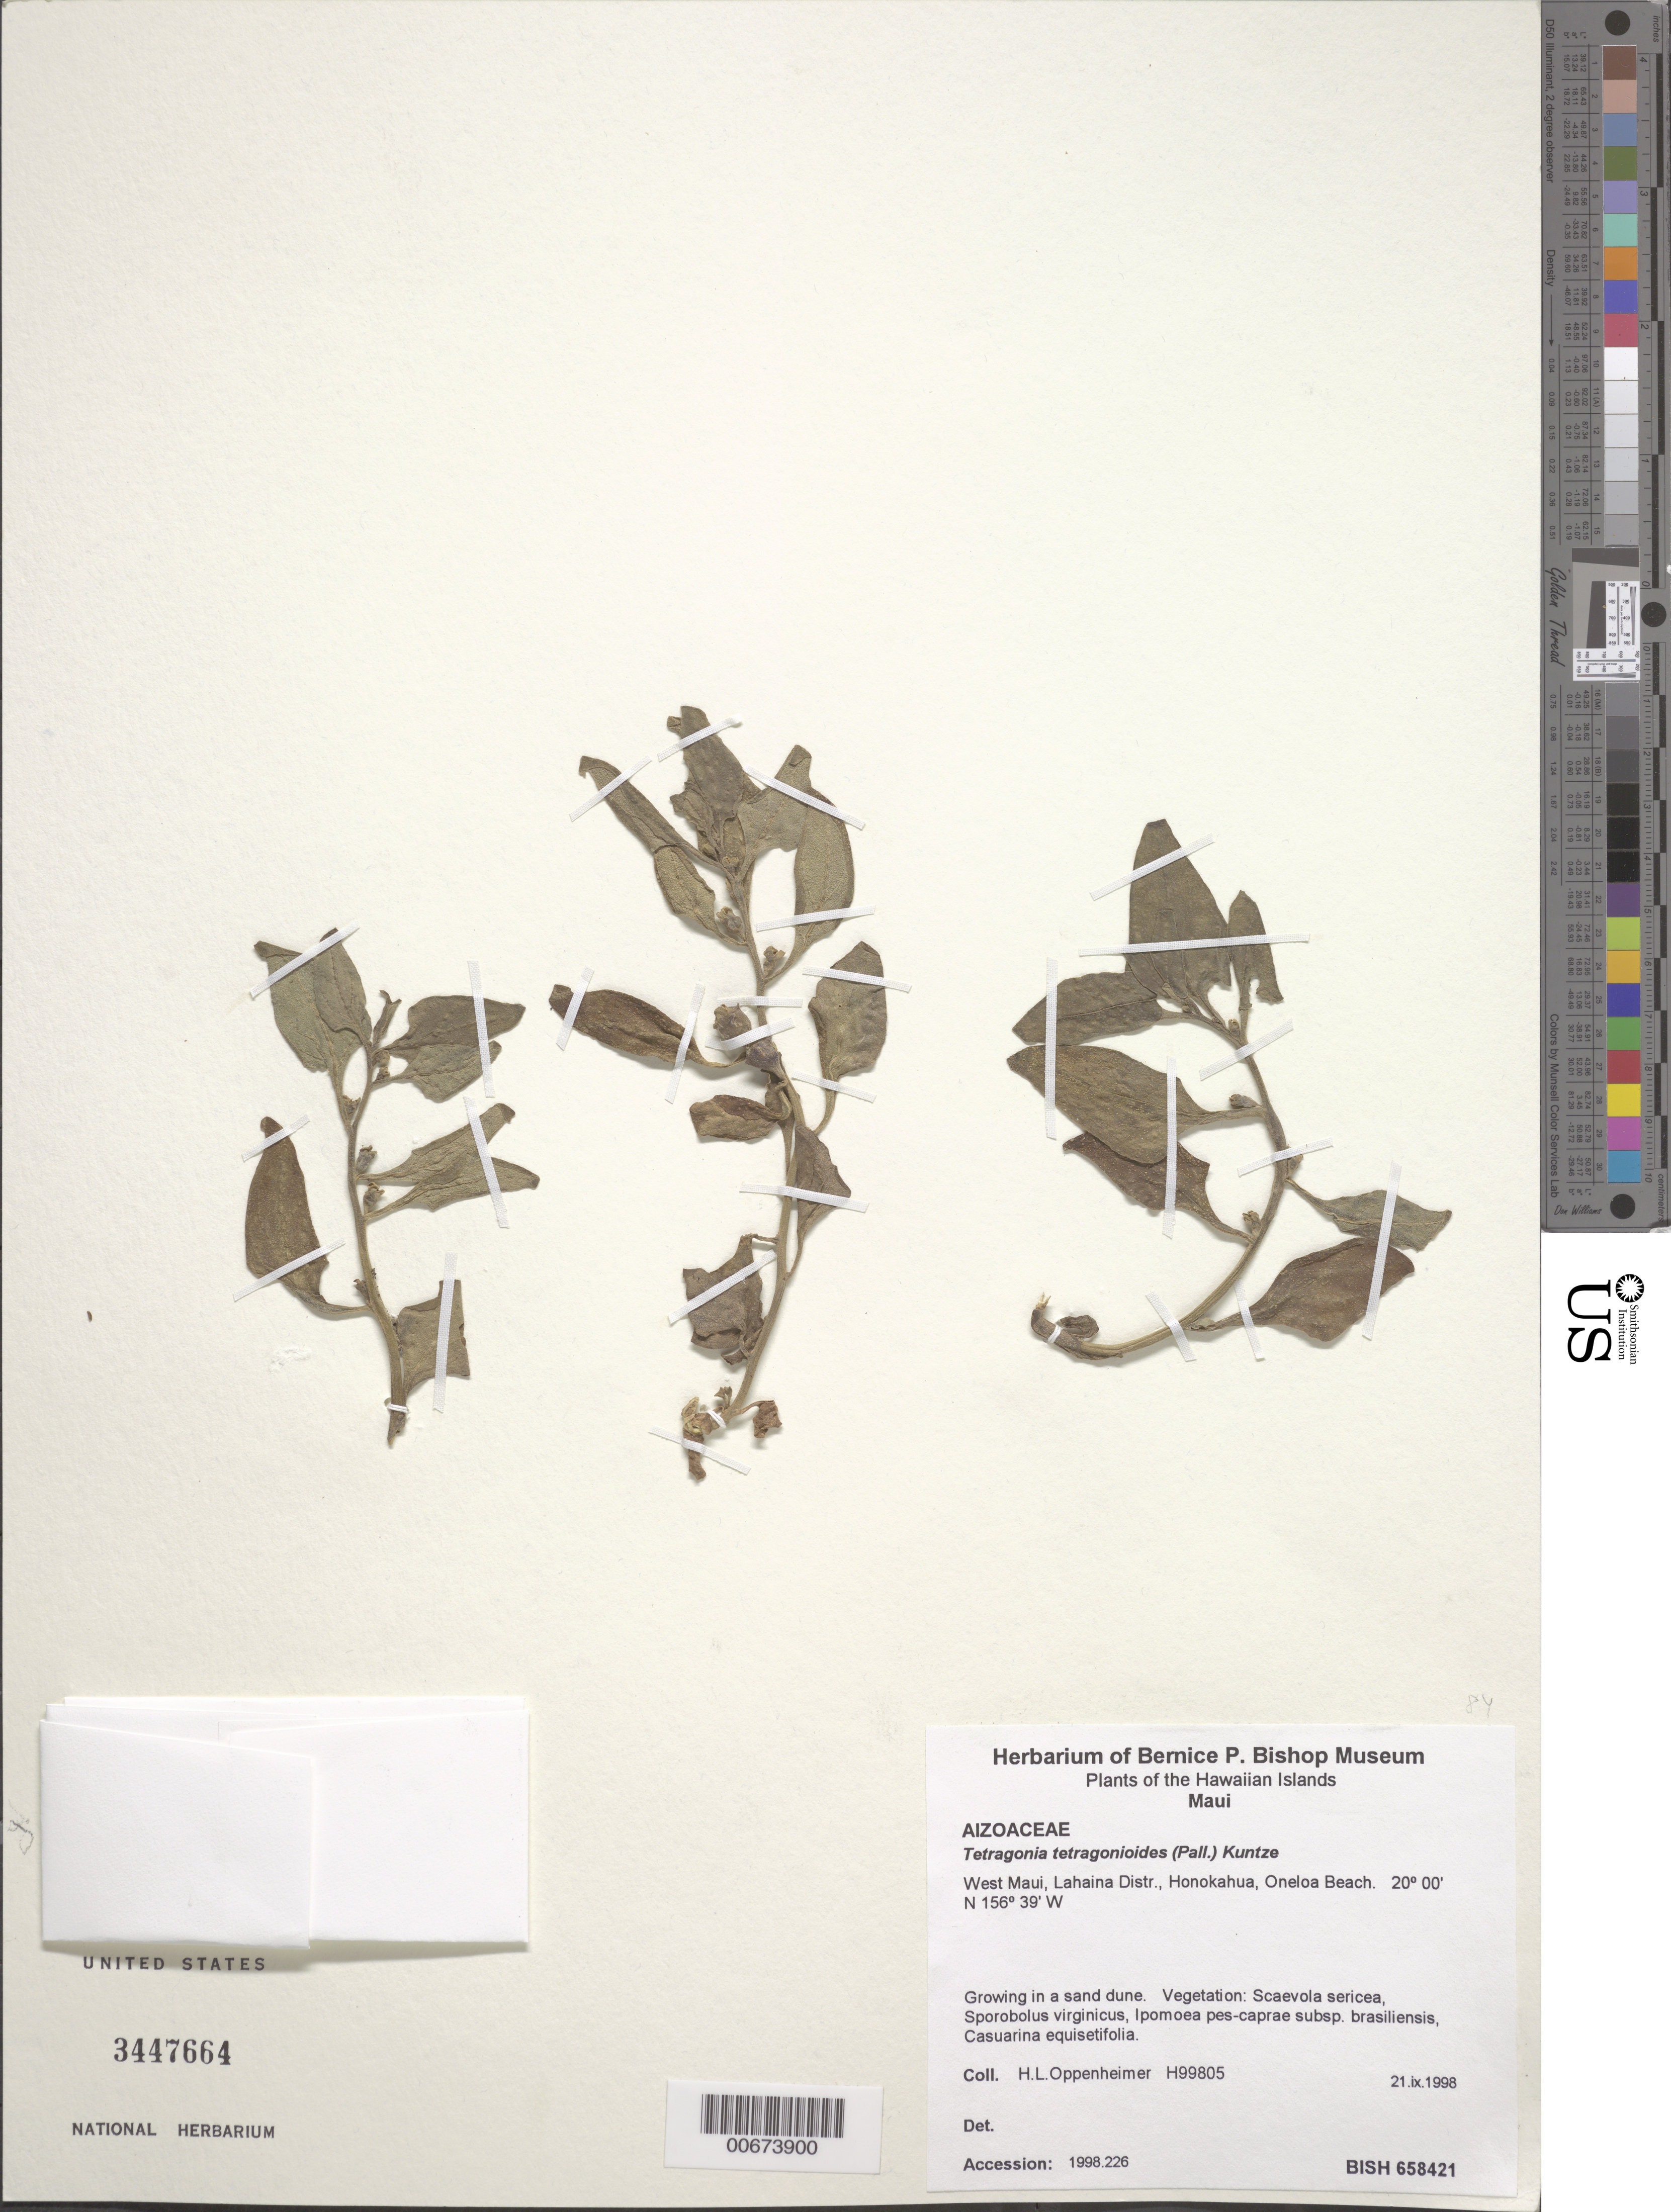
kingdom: Plantae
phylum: Tracheophyta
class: Magnoliopsida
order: Caryophyllales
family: Aizoaceae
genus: Tetragonia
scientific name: Tetragonia tetragonoides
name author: (Pall.) Kuntze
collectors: H. L. Oppenheimer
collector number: H99805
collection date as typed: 21 Sep 1998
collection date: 1998-09-21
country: United States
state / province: Hawaii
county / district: Maui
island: Maui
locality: West Maui, Lahaina Distr., Honokahua, Oneloa Beach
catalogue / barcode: US 3447664